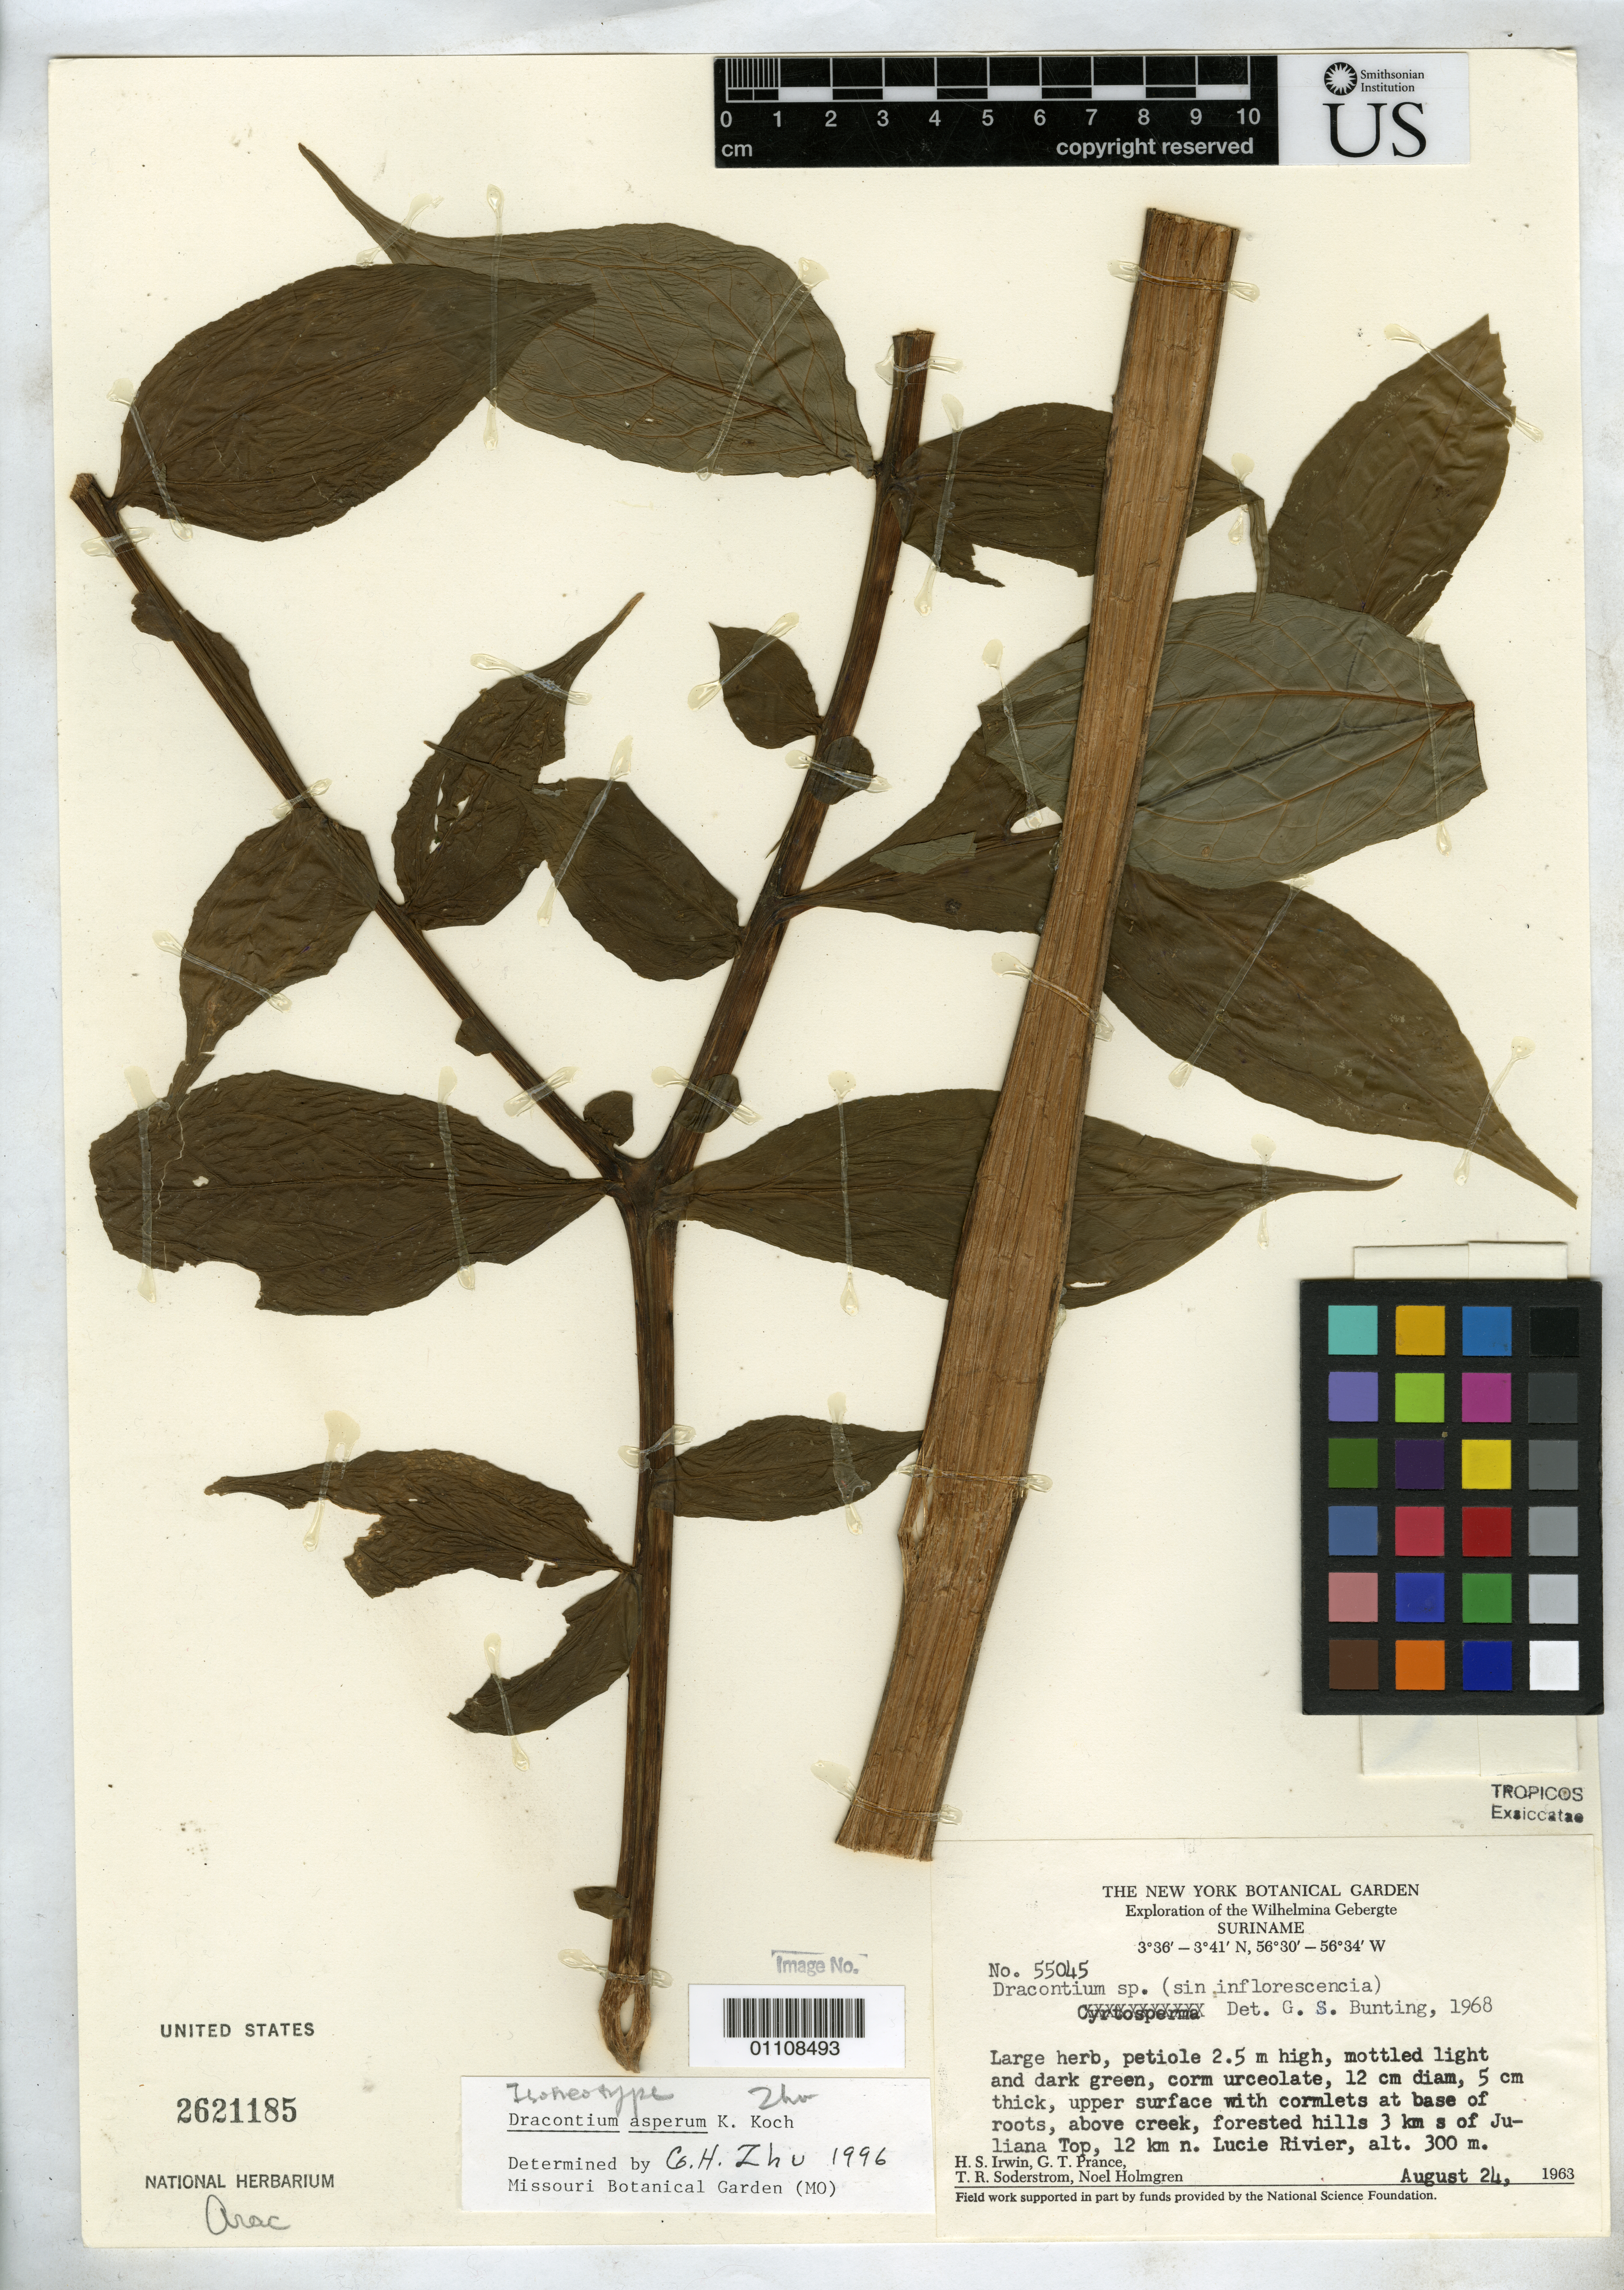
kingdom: Plantae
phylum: Tracheophyta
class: Liliopsida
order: Alismatales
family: Araceae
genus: Dracontium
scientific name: Dracontium asperum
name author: K. Koch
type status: Isoneotype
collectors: H. Irwin, G. T. Prance, T. R. Soderstrom & N. H. Holmgren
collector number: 55045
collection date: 1963-08-24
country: Suriname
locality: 3 km S of Juliana Top, 12 km N Lucie River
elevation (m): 300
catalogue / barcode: US 2621185